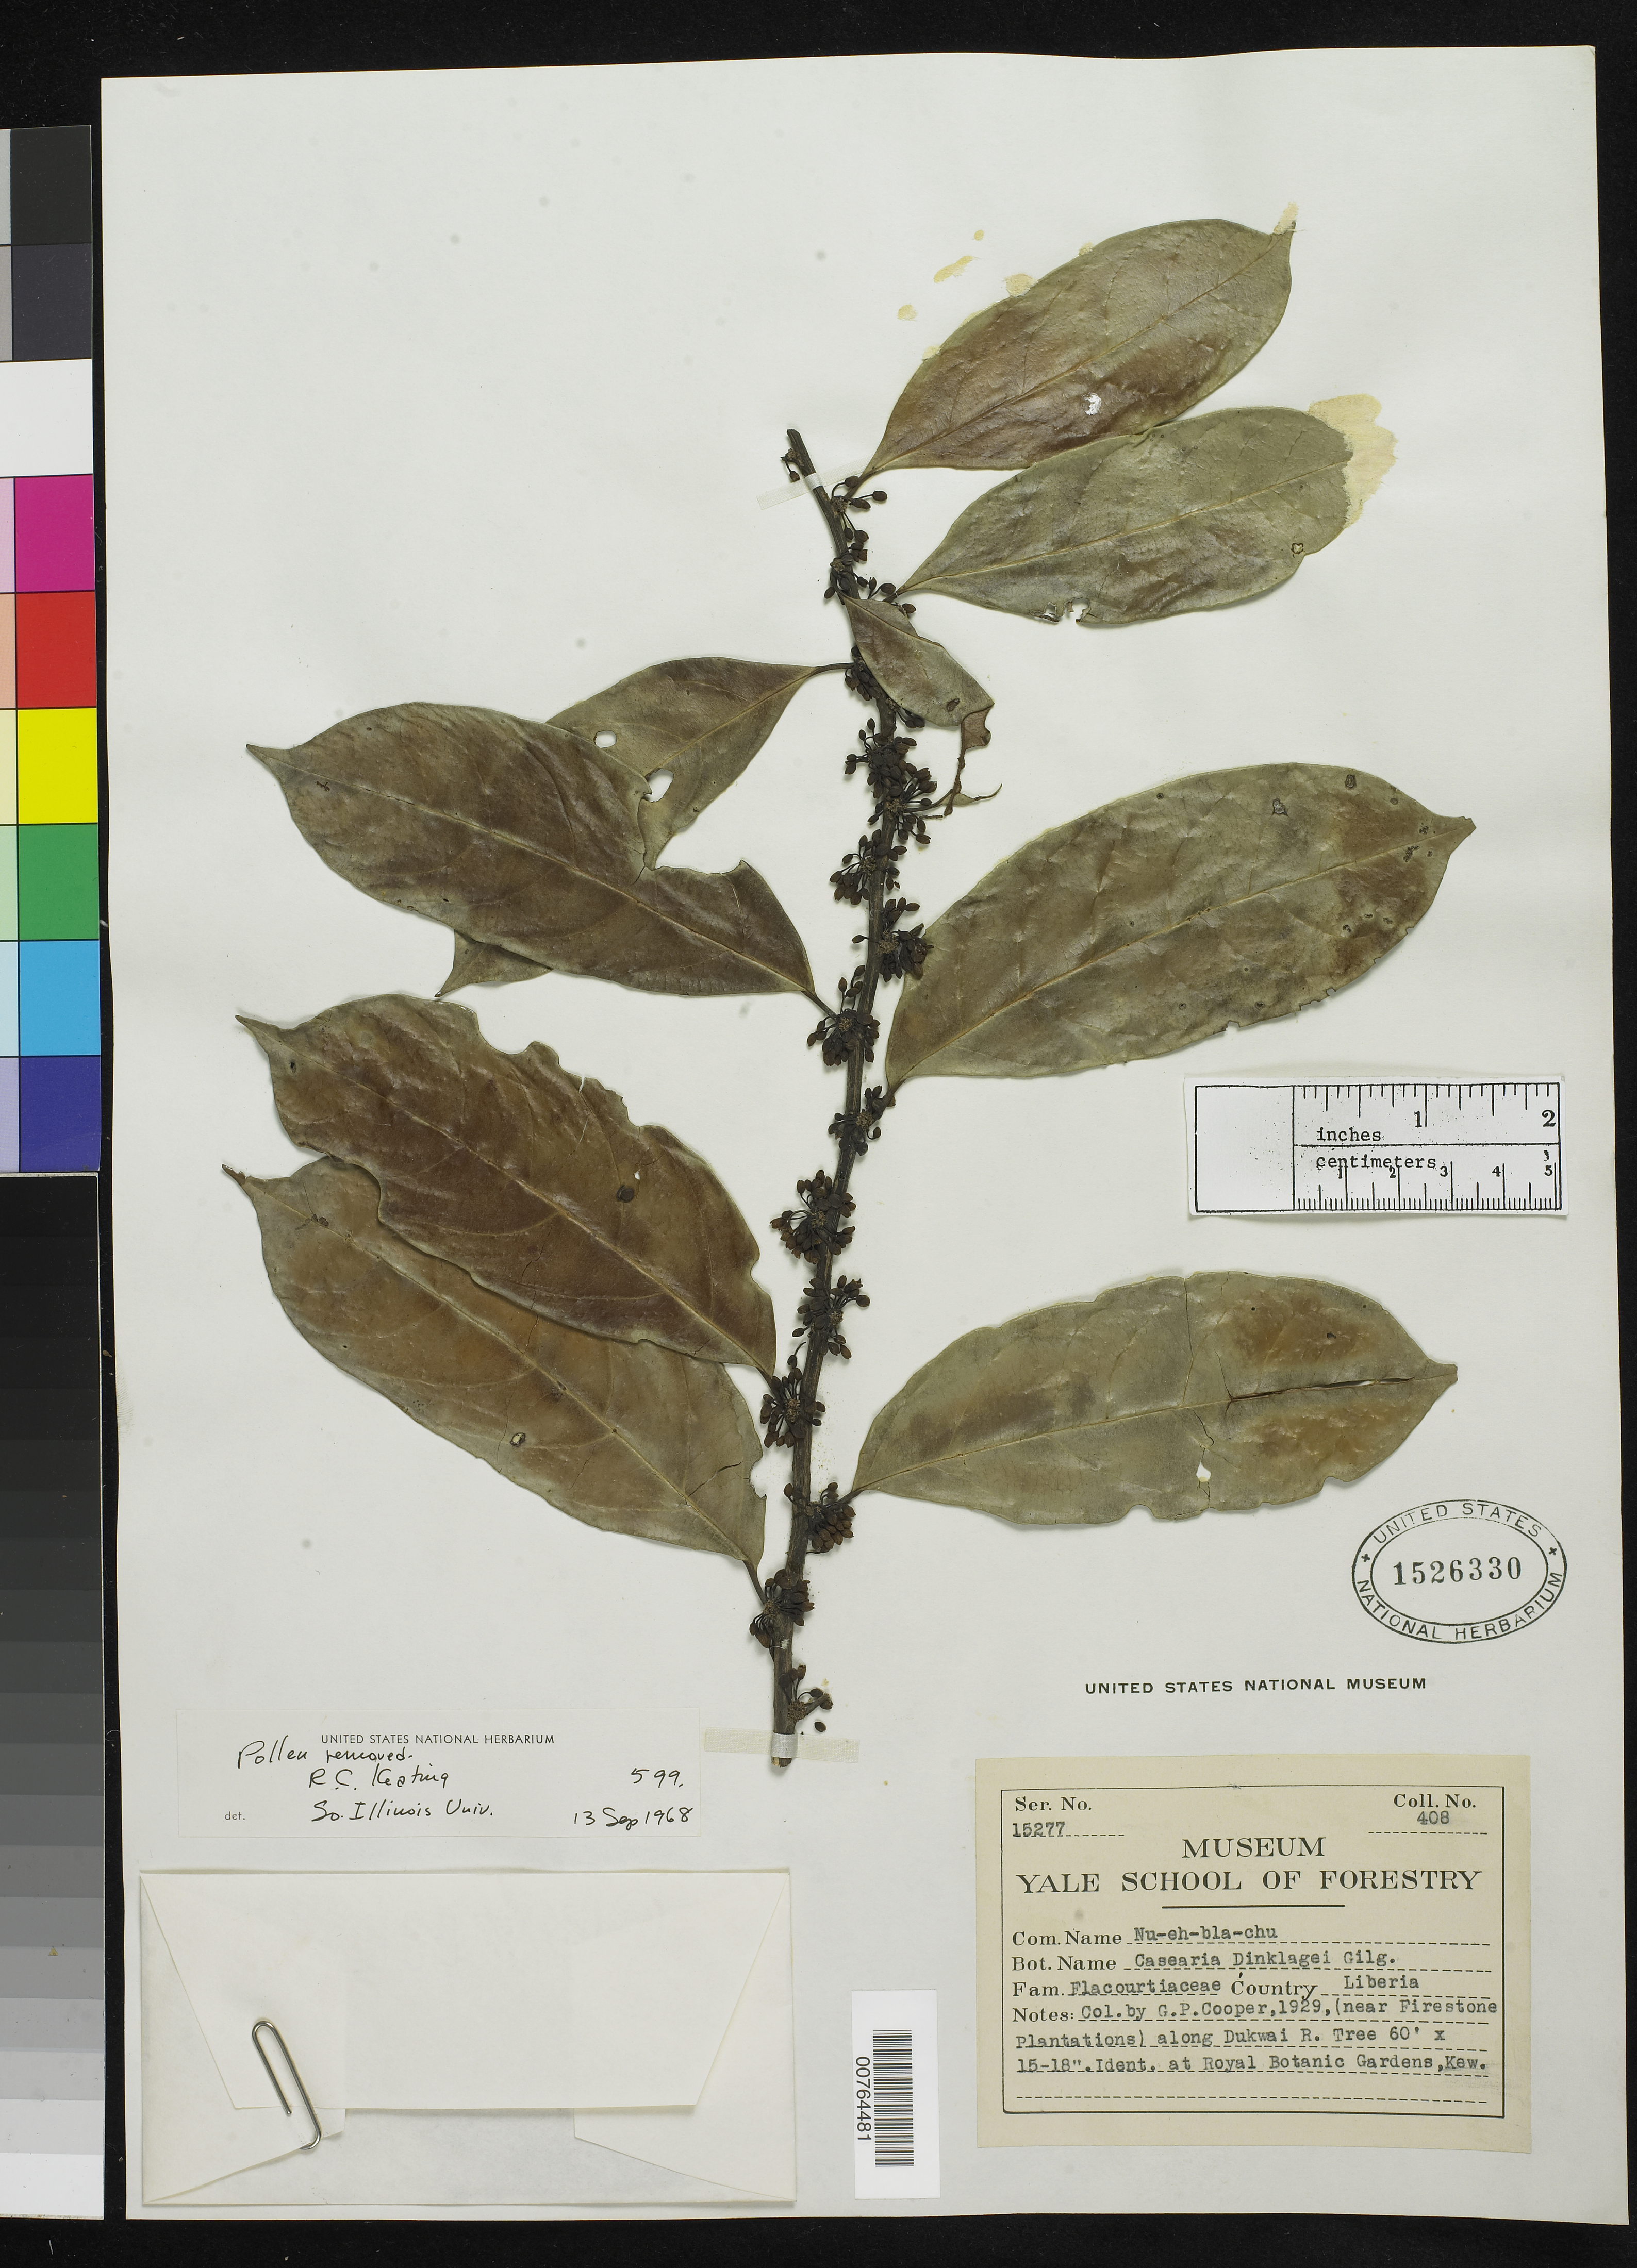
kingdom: Plantae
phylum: Tracheophyta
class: Magnoliopsida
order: Malpighiales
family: Salicaceae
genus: Casearia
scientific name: Casearia dinklagei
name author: Gilg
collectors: G. Cooper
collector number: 408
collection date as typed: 1929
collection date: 1929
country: Liberia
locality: (near Firestone Plantations) along Dukwai R.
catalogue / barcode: US 1526330